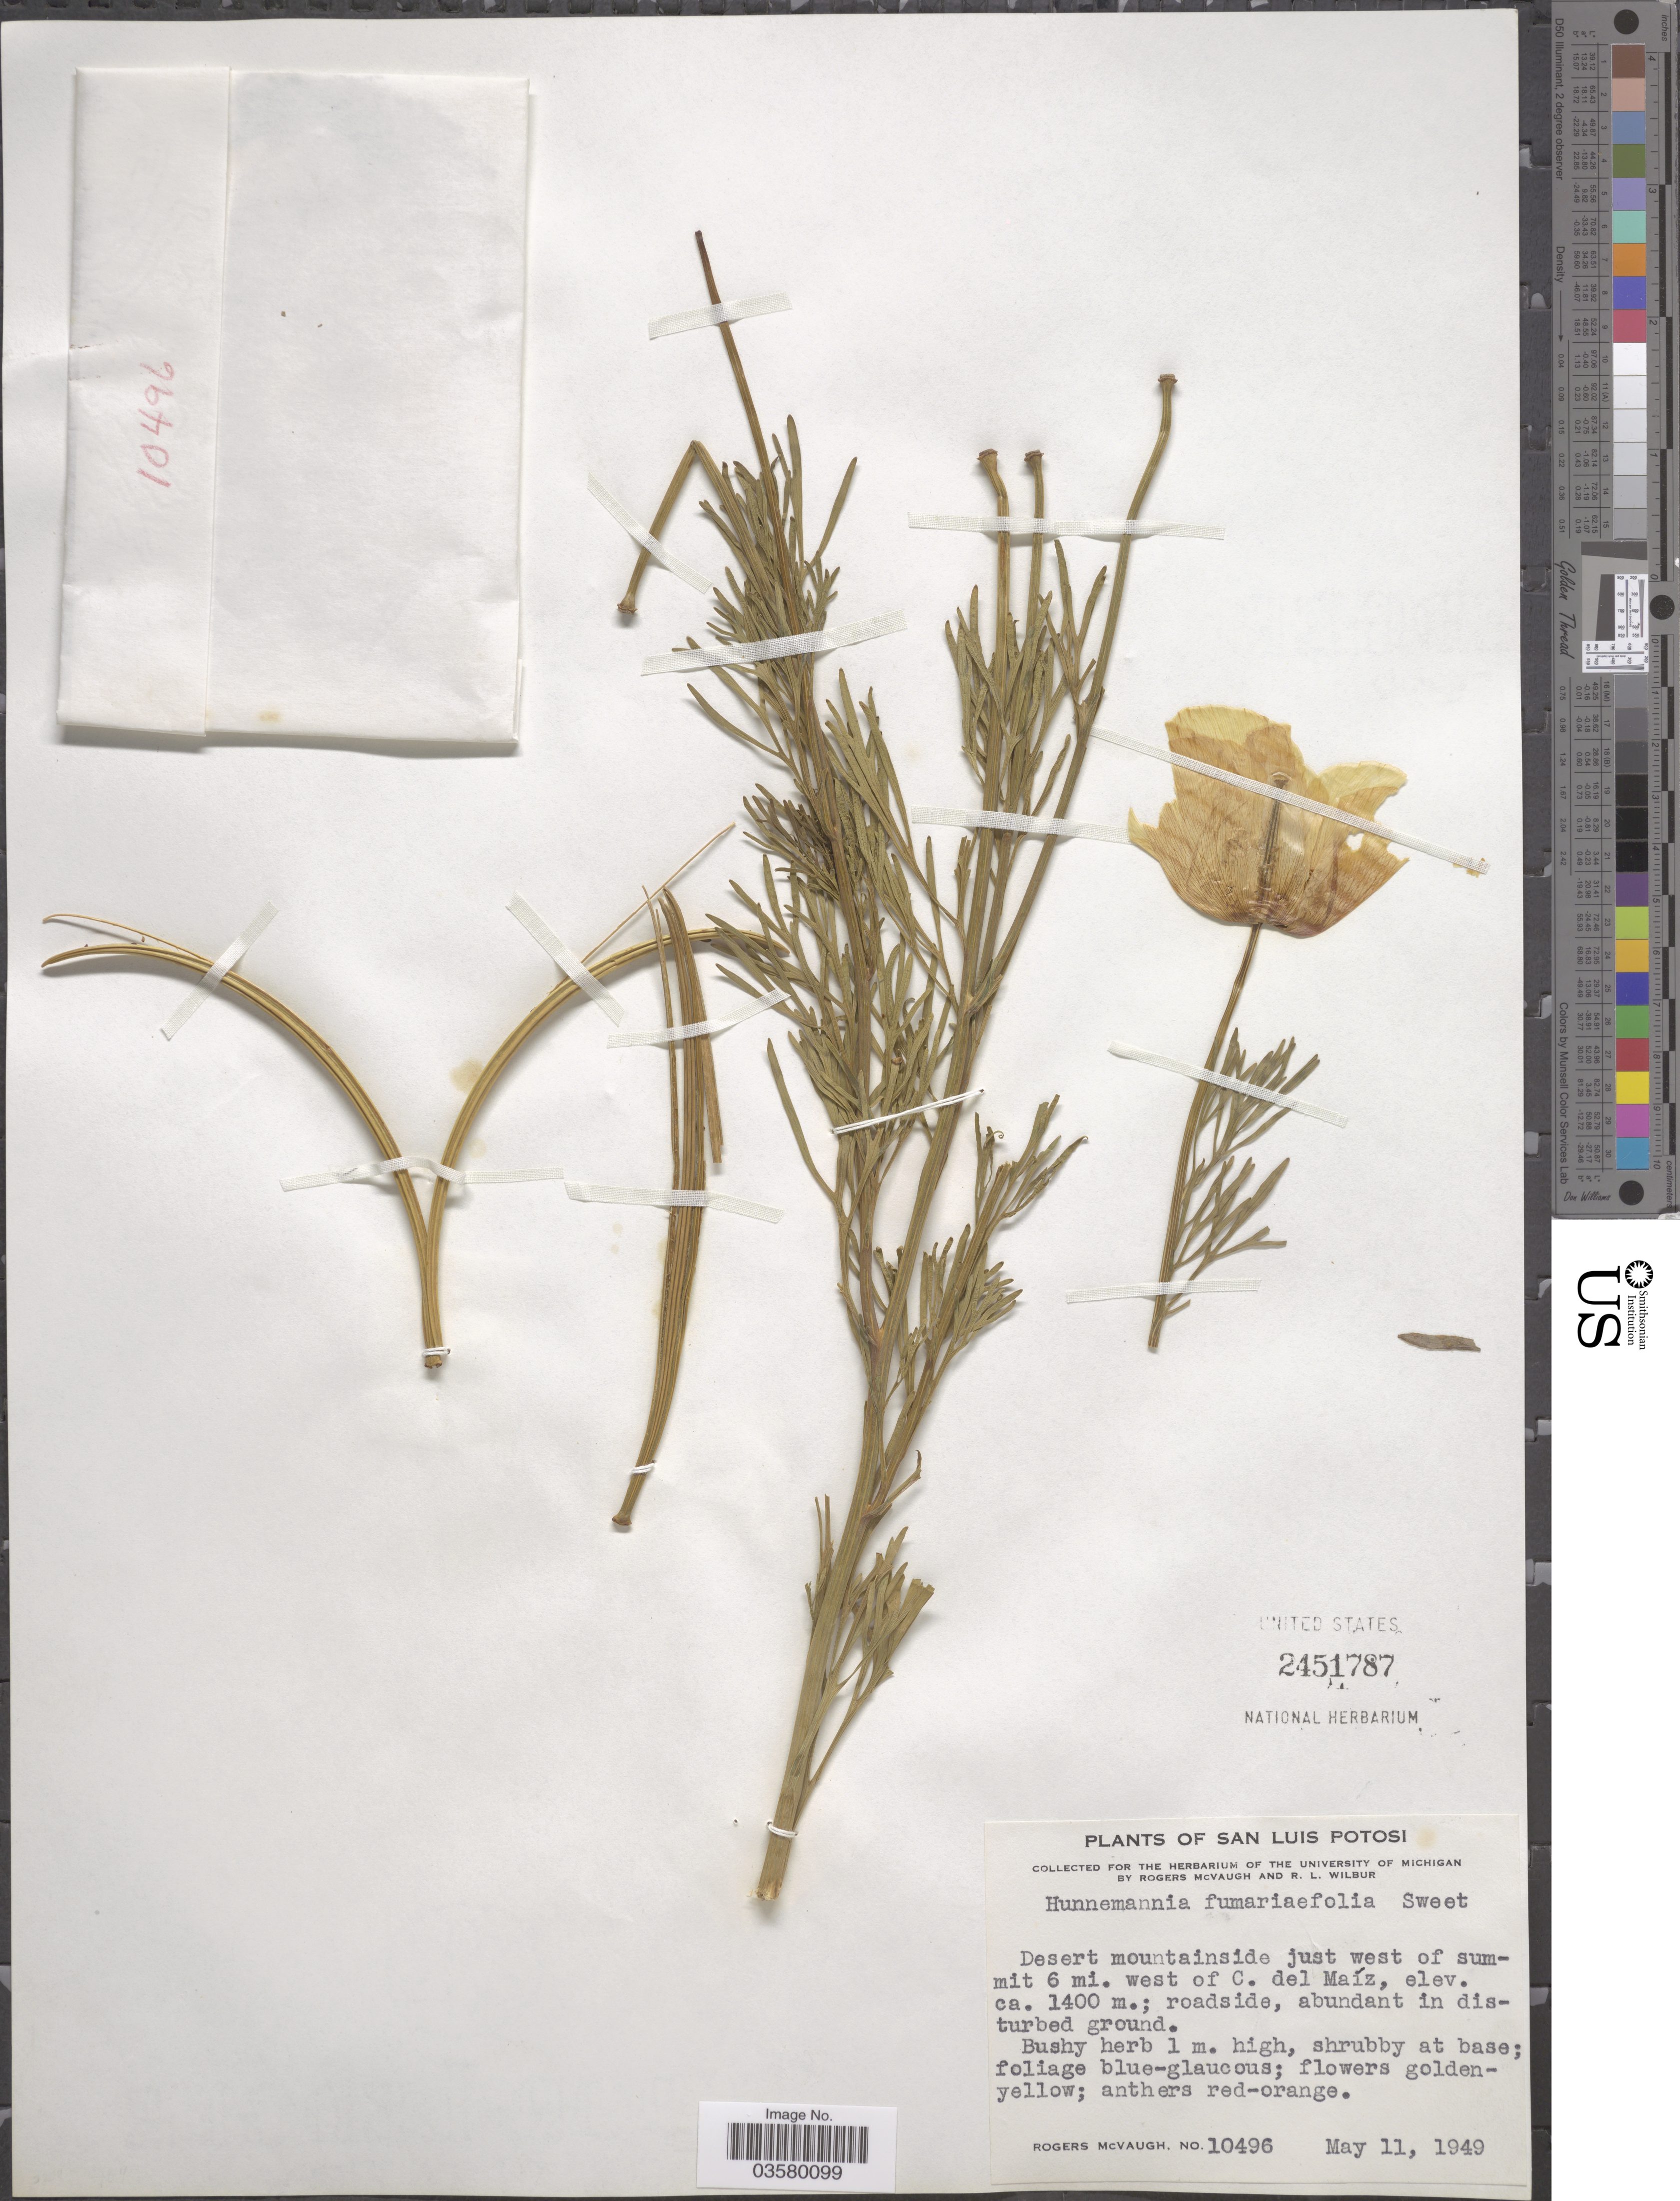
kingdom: Plantae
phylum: Tracheophyta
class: Magnoliopsida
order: Ranunculales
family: Papaveraceae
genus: Hunnemannia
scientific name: Hunnemannia fumariifolia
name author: Sweet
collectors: R. McVaugh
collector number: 10496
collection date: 1949-05-11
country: Mexico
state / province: San Luis Potosí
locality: Desert mountainside just west of summit 6 mi. west of C. del Maíz.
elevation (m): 1400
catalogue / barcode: US 2451787